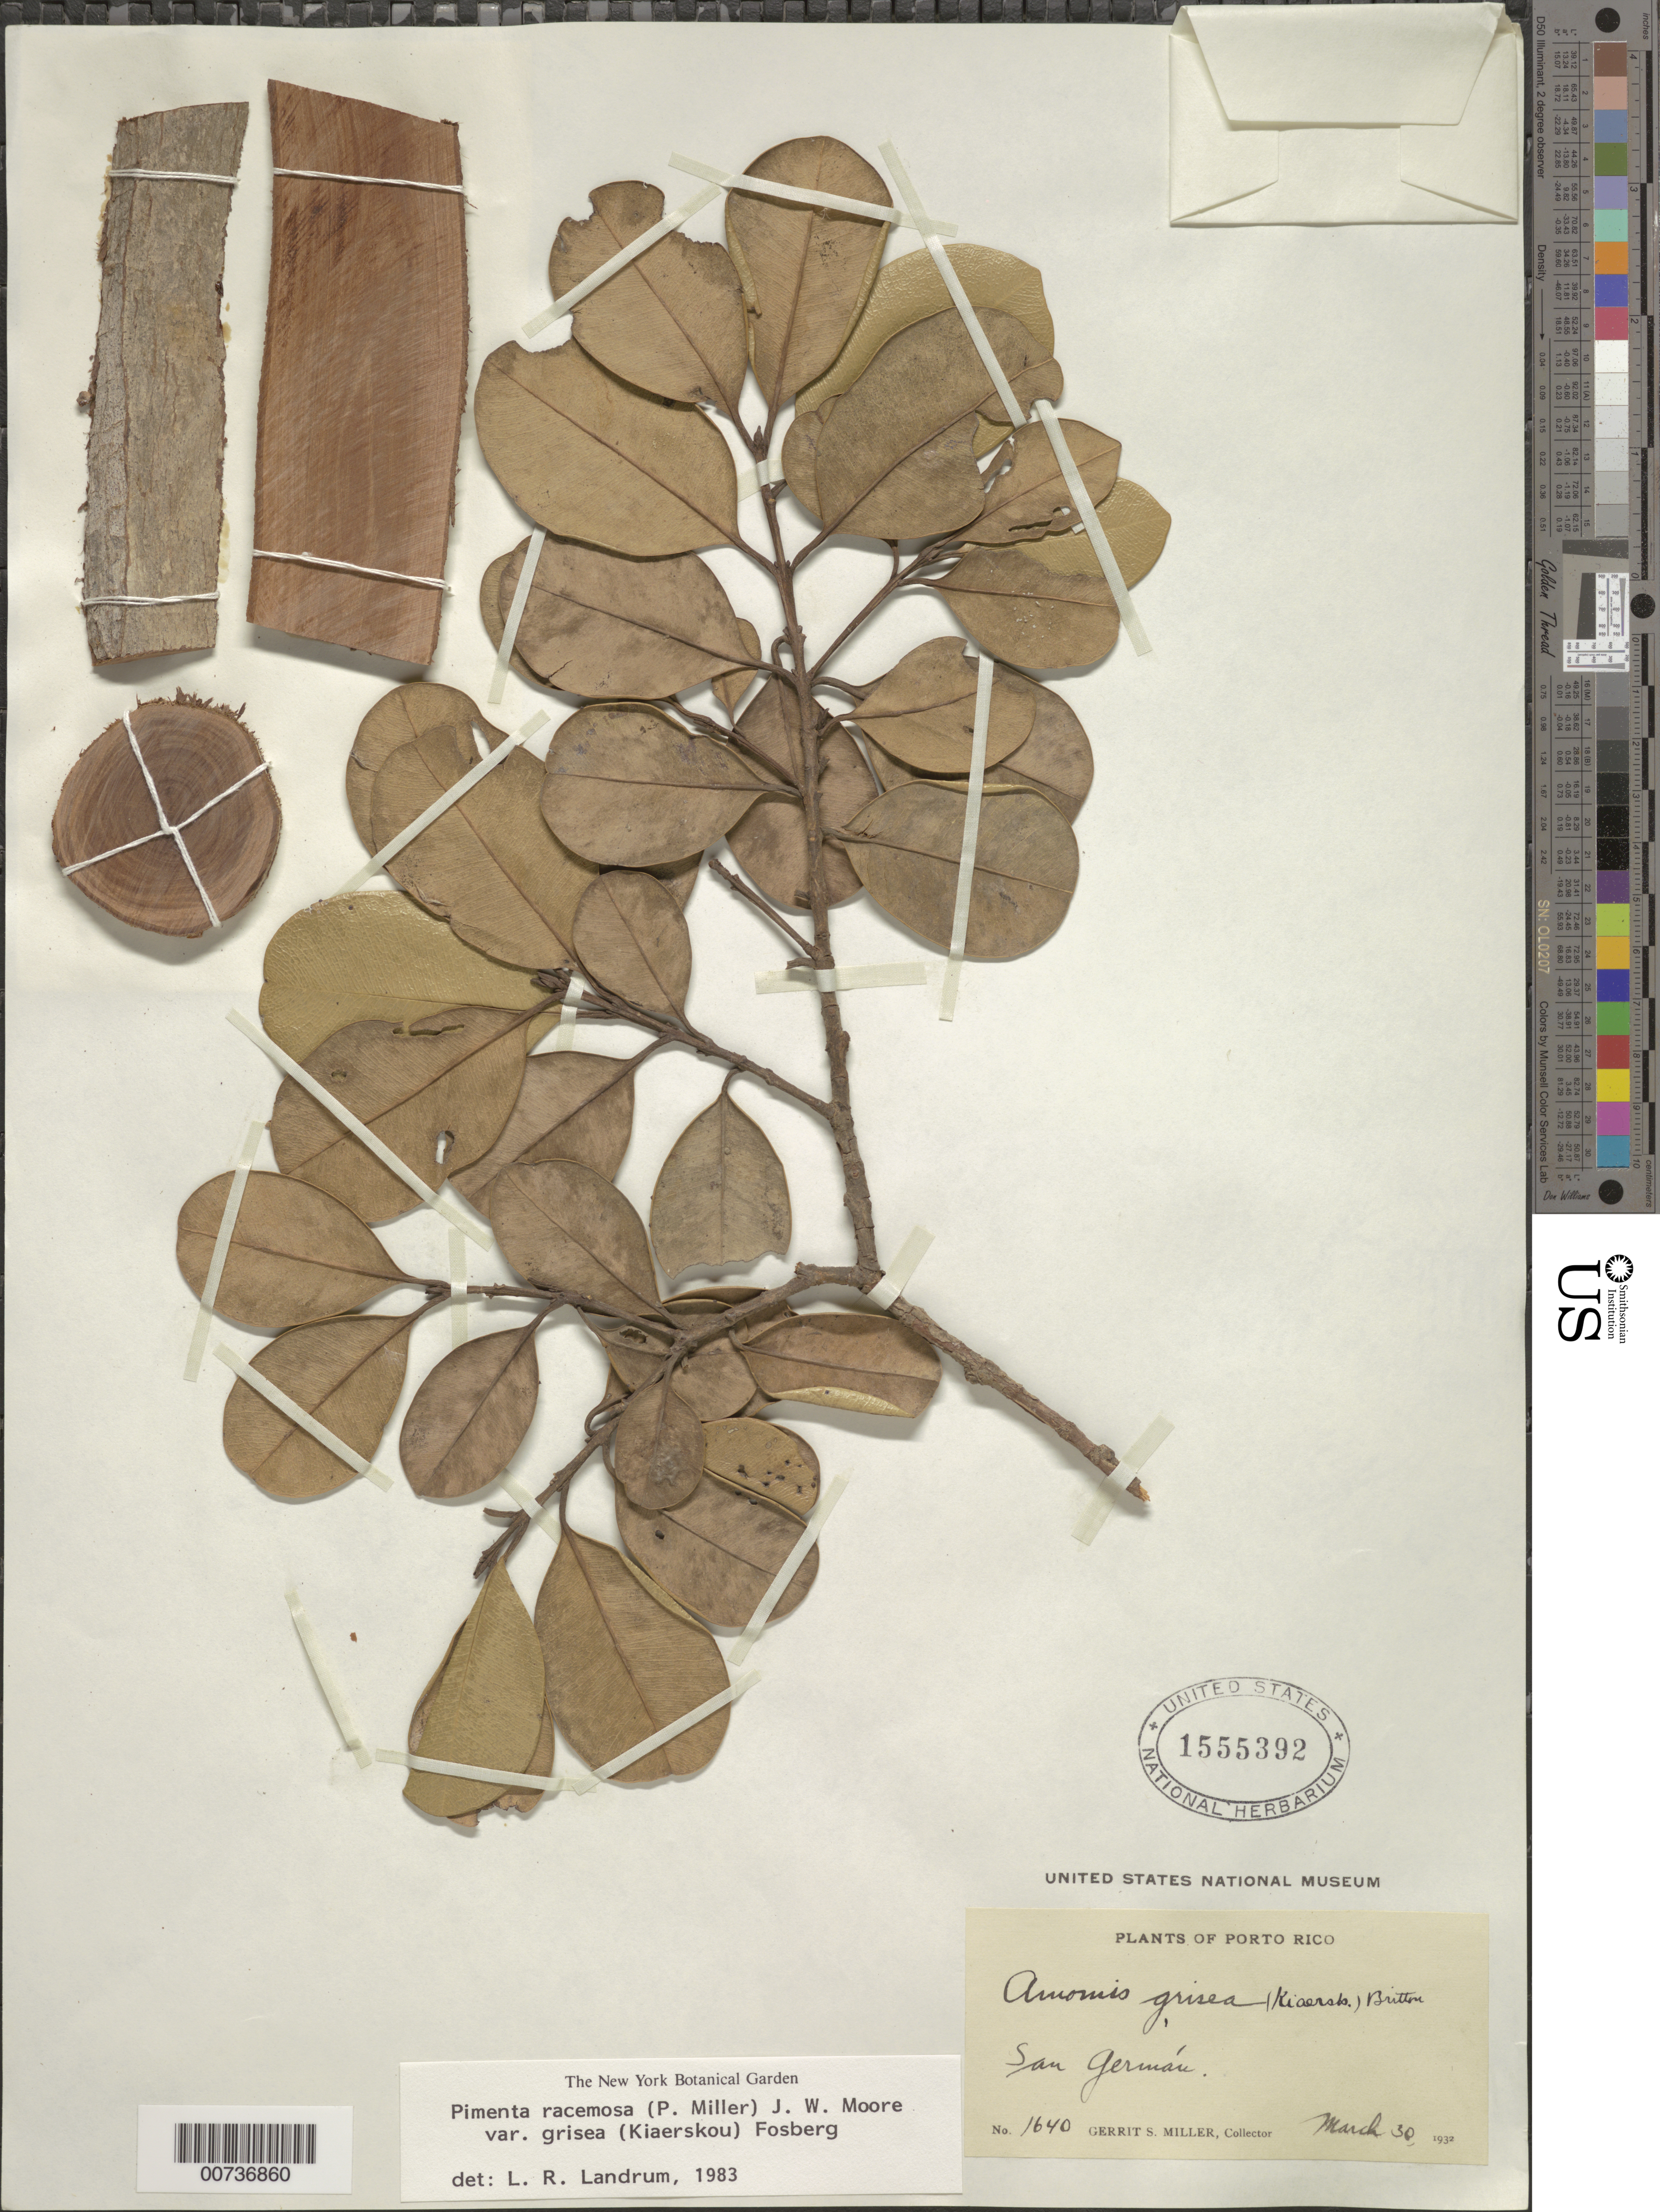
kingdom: Plantae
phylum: Tracheophyta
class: Magnoliopsida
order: Myrtales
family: Myrtaceae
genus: Pimenta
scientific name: Pimenta racemosa var. grisea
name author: (Kiaersk.) Fosberg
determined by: Landrum, L. R.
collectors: G. S. Miller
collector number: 1640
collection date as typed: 30 Mar 1932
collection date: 1932-03-30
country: Puerto Rico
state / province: San Germán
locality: San Germán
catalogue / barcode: US 1555392